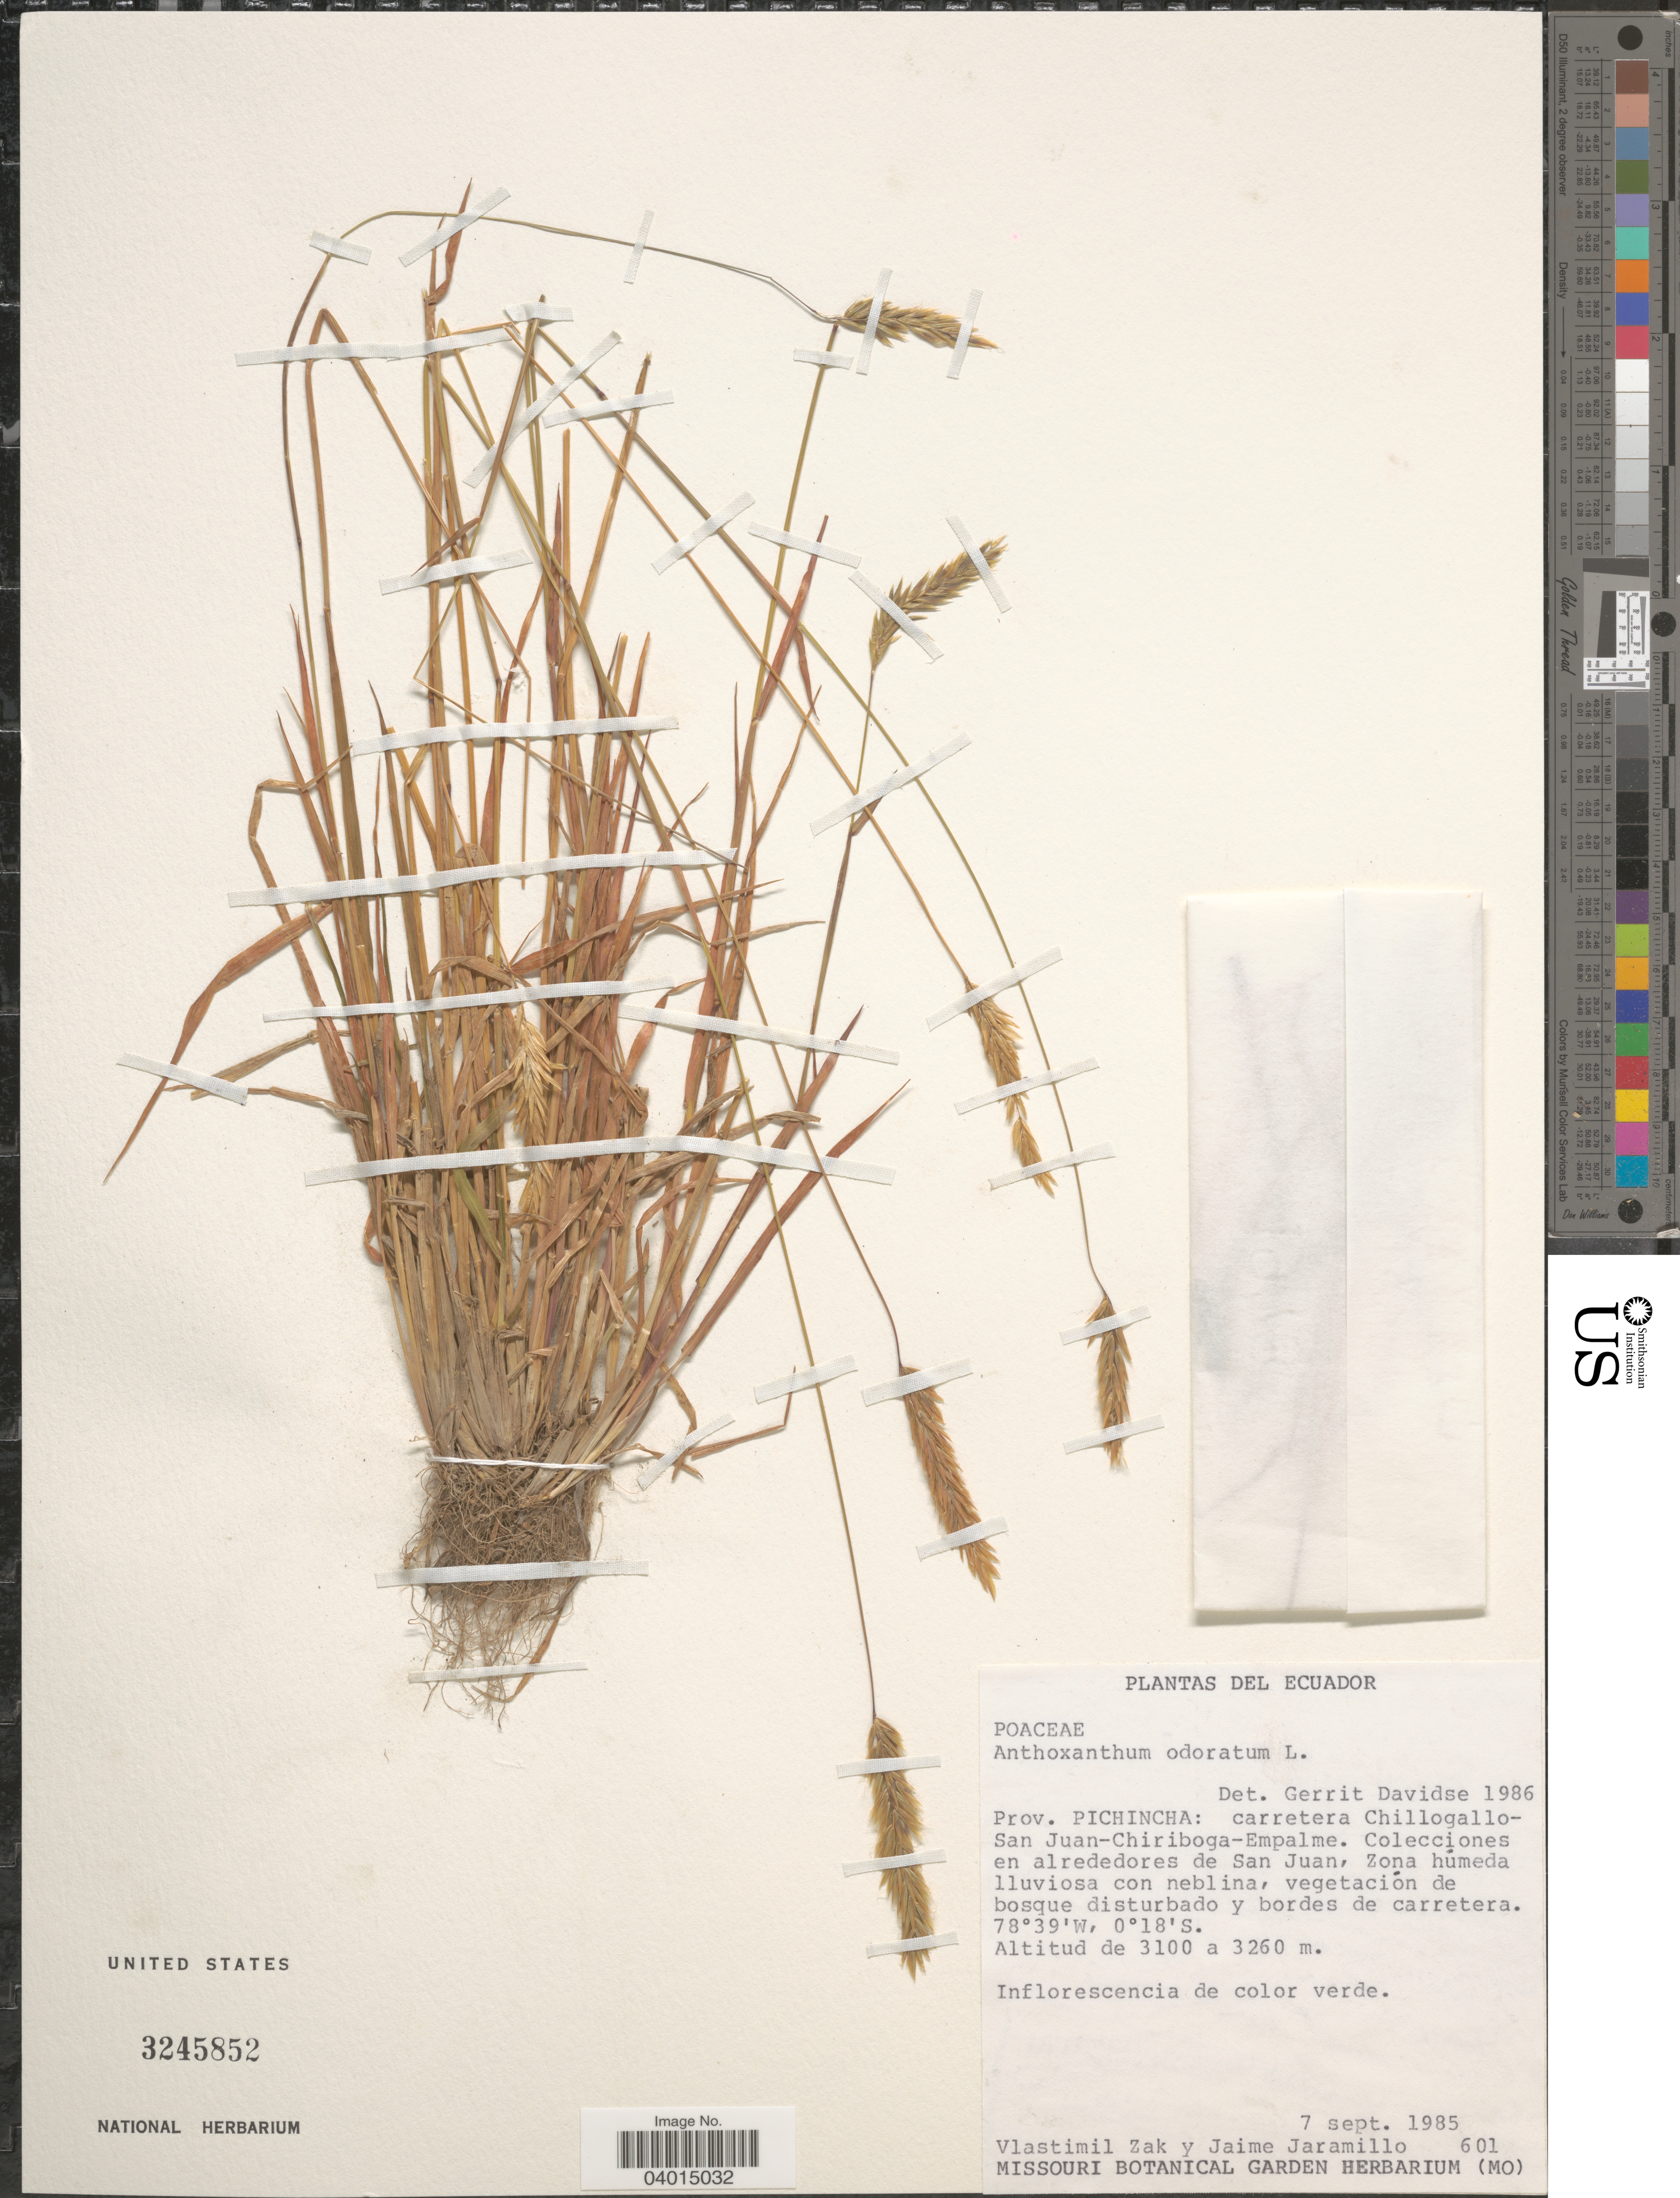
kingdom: Plantae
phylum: Tracheophyta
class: Liliopsida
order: Poales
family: Poaceae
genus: Anthoxanthum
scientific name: Anthoxanthum odoratum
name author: L.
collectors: V. Zak & J. Jaramillo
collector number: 601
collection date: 1985-09-07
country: Ecuador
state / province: Pichincha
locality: Carretera Chillogallo-San Juan-Chiriboga-Empalme. En alrededores de San Juan, Zona húmeda lluviosa con neblina, vegetación de bosque disturbado y bordes de carretera.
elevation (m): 3100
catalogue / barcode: US 3245852